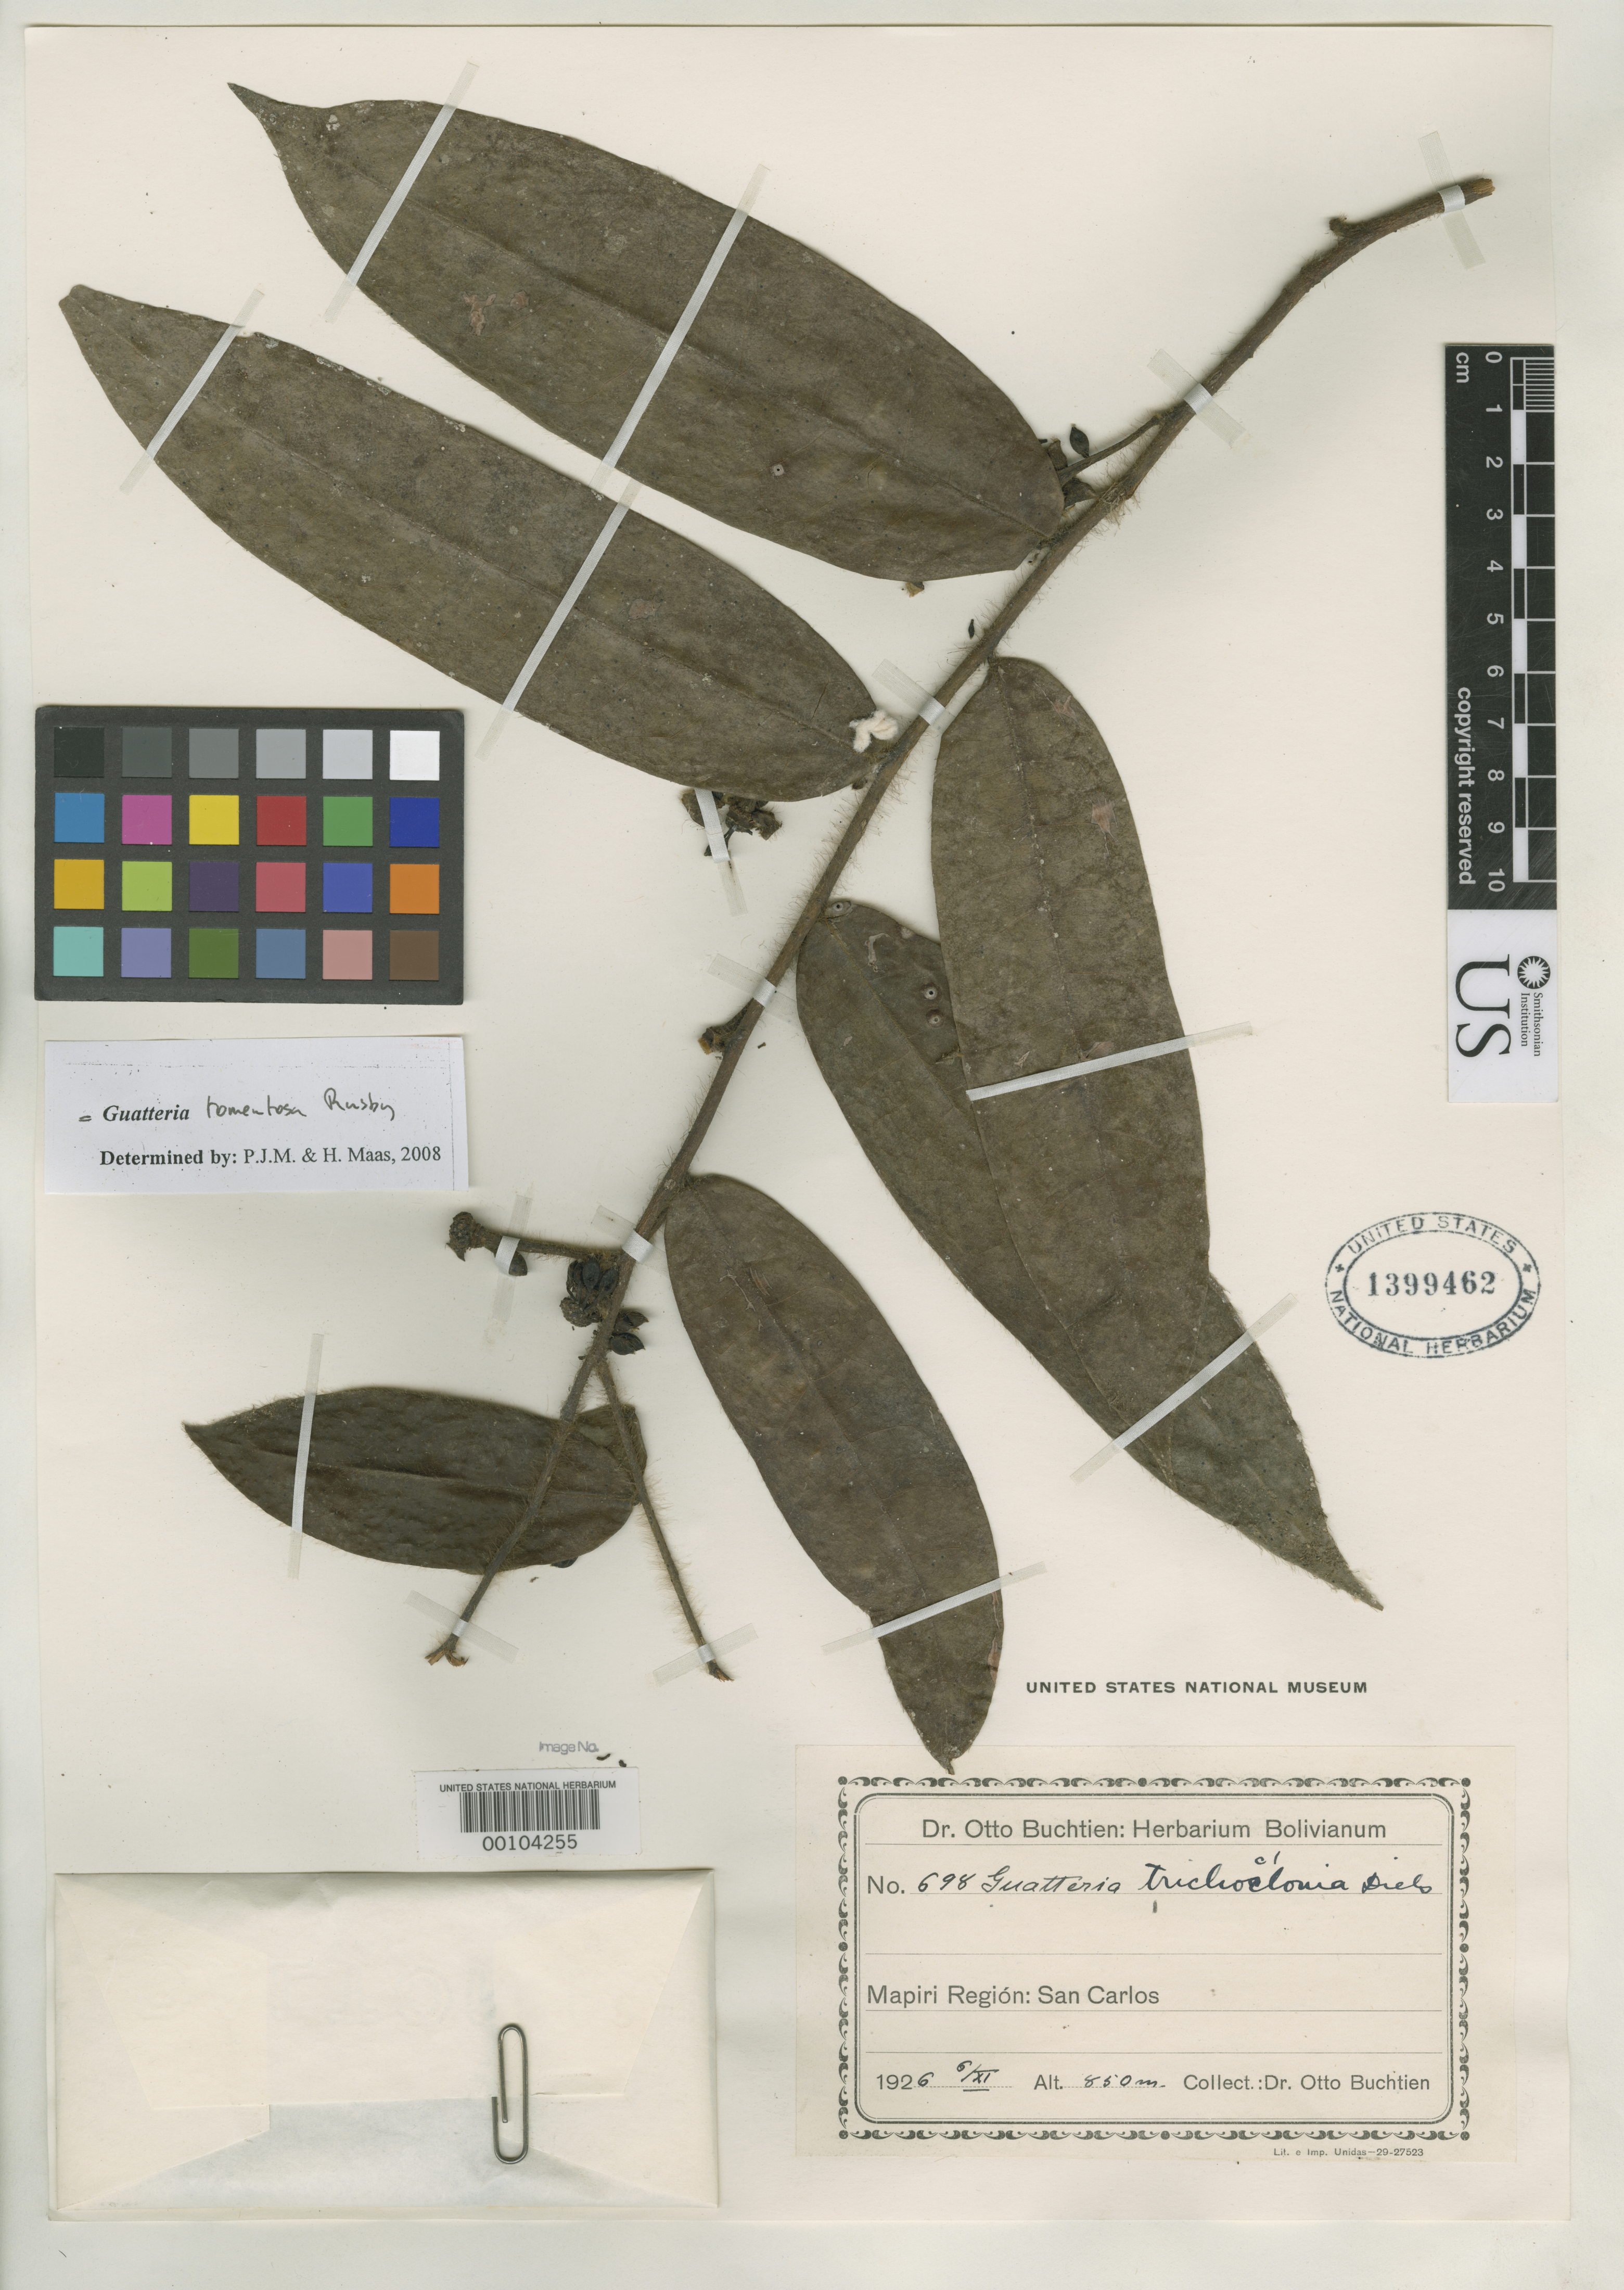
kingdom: Plantae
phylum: Tracheophyta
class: Magnoliopsida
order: Magnoliales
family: Annonaceae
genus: Guatteria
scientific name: Guatteria trichoclonia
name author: Diels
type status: Isotype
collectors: O. Buchtien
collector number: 698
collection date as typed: Nov 1926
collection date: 1926-11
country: Bolivia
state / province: La Paz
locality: Mapiri region, San Carlos.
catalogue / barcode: US 1399462